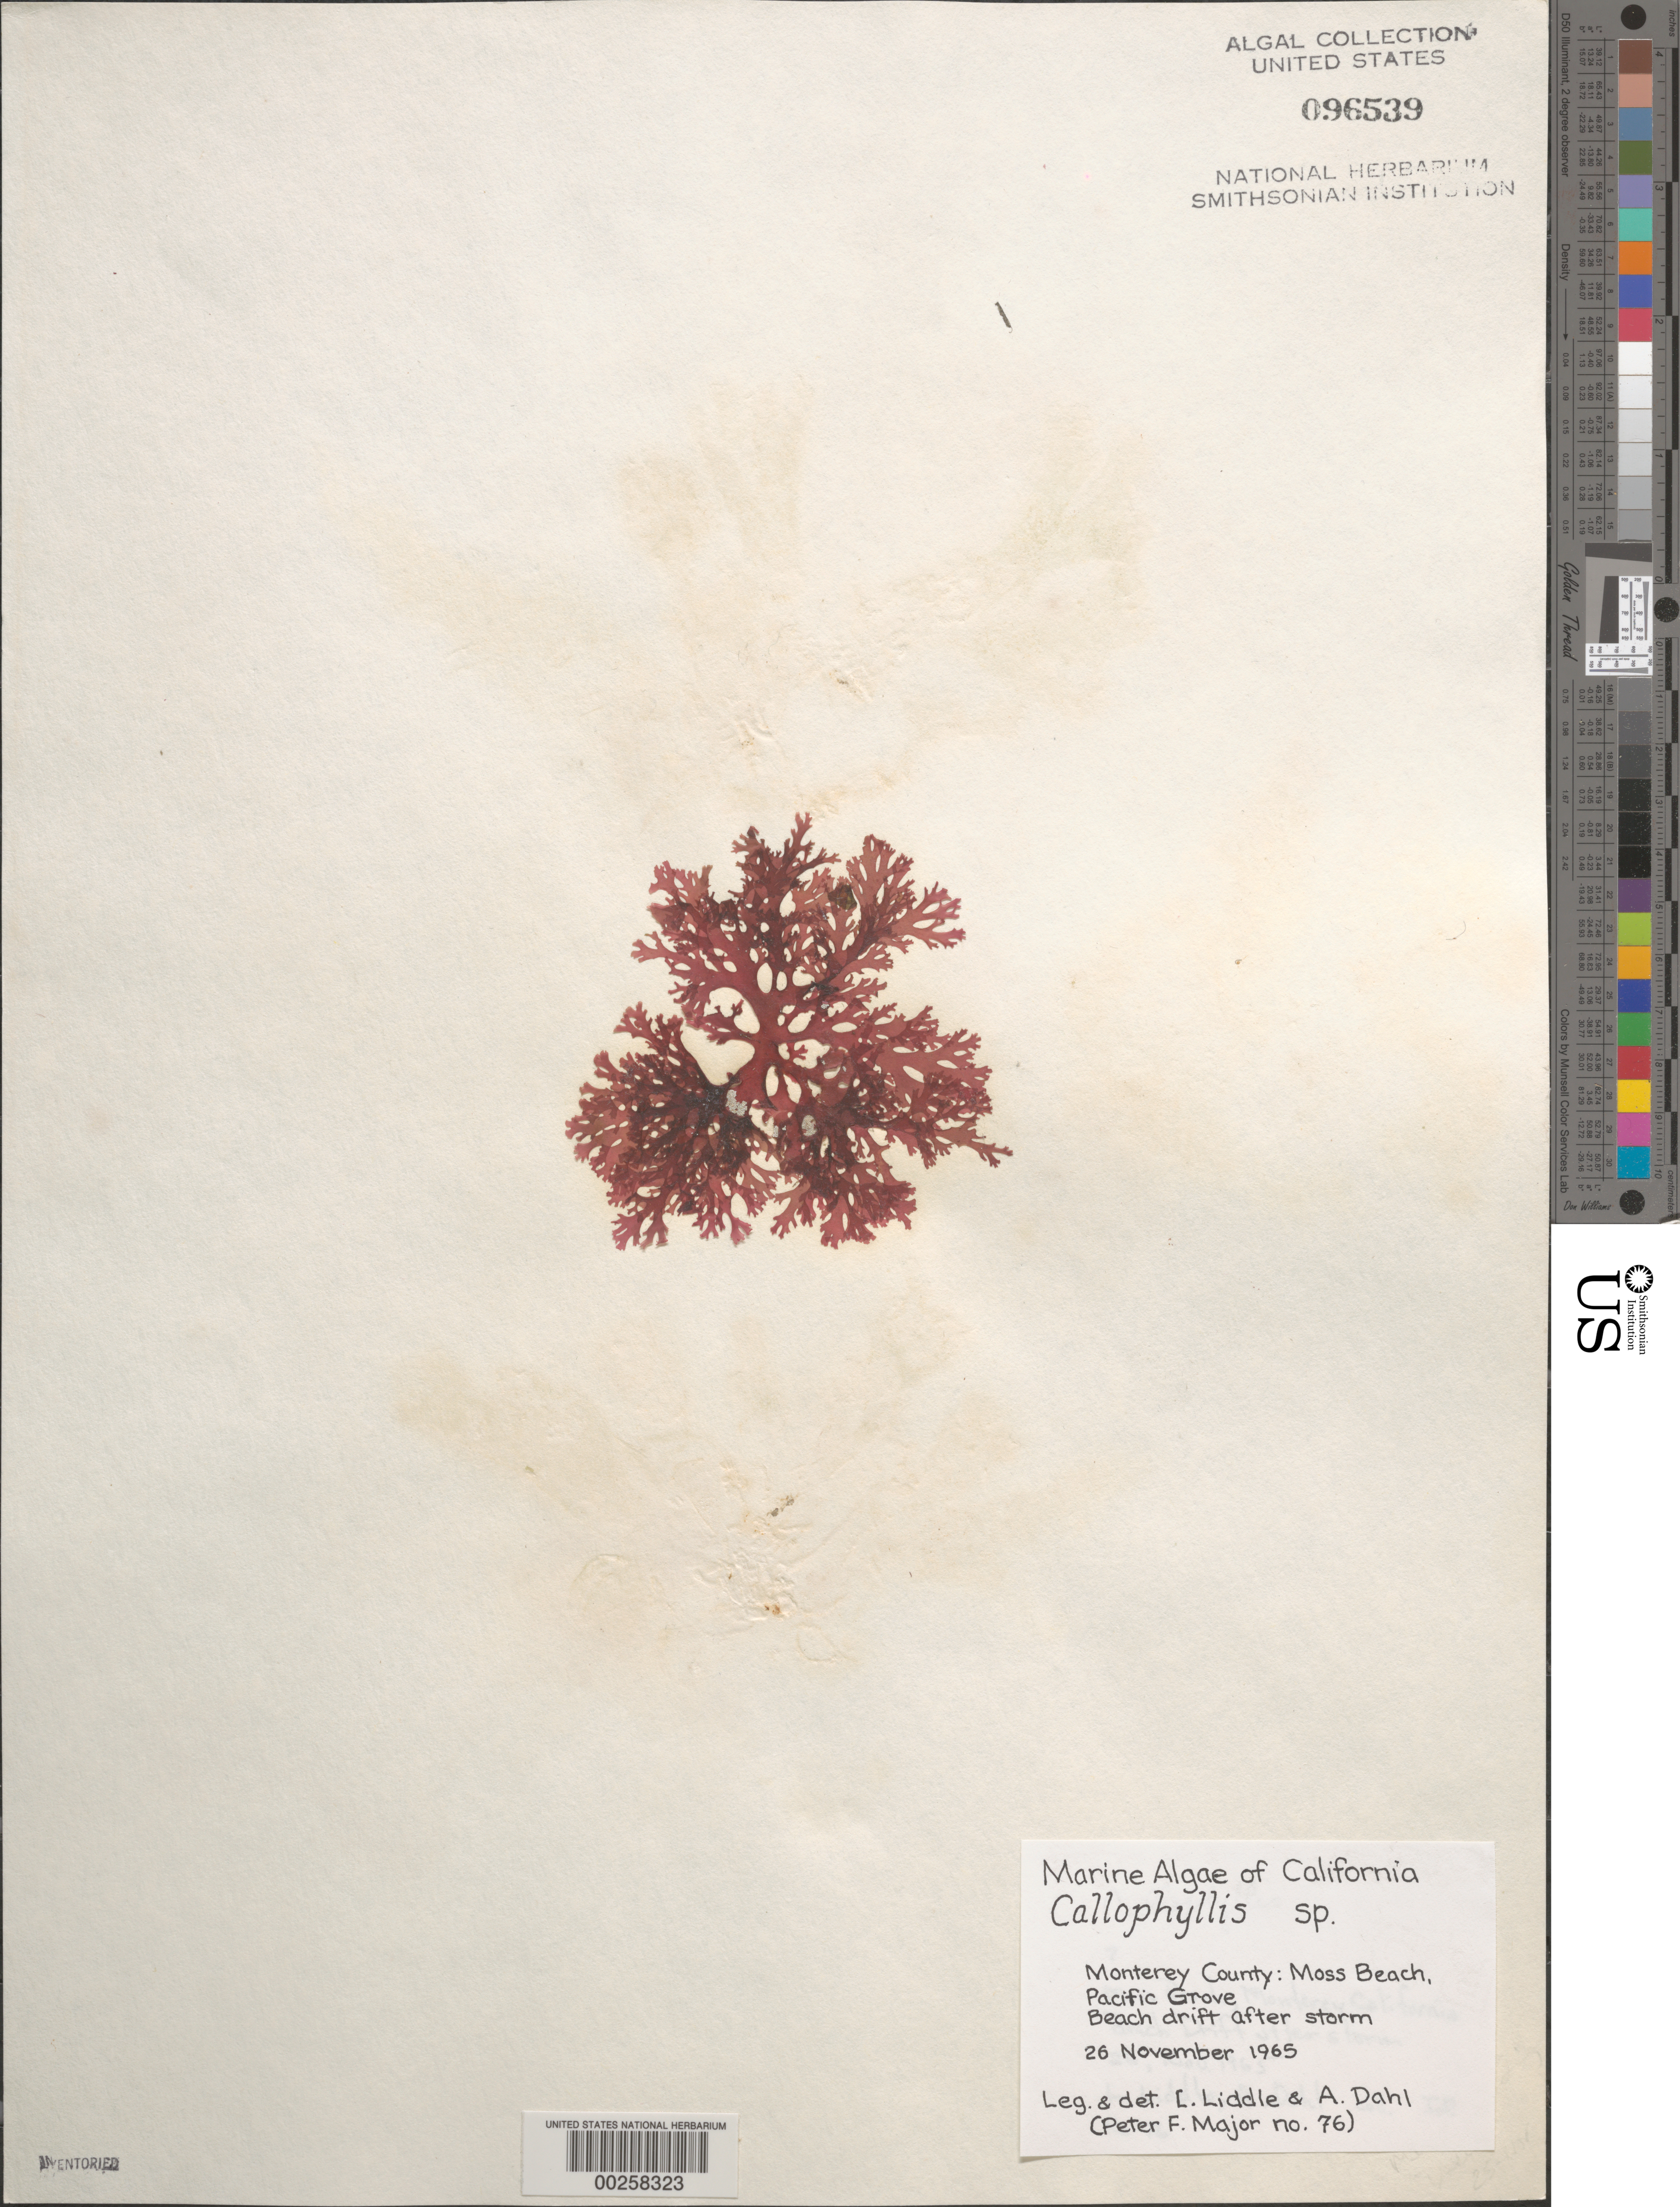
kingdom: Plantae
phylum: Rhodophyta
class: Florideophyceae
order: Gigartinales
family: Kallymeniaceae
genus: Callophyllis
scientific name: Callophyllis sp.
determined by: Liddle, L. B.; Dahl, A. O.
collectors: L. Liddle & A. Dahl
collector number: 76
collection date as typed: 26 Nov 1965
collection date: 1965-11-26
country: United States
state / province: California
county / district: Monterey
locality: Moss Beach, Pacific Grove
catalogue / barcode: US 96539